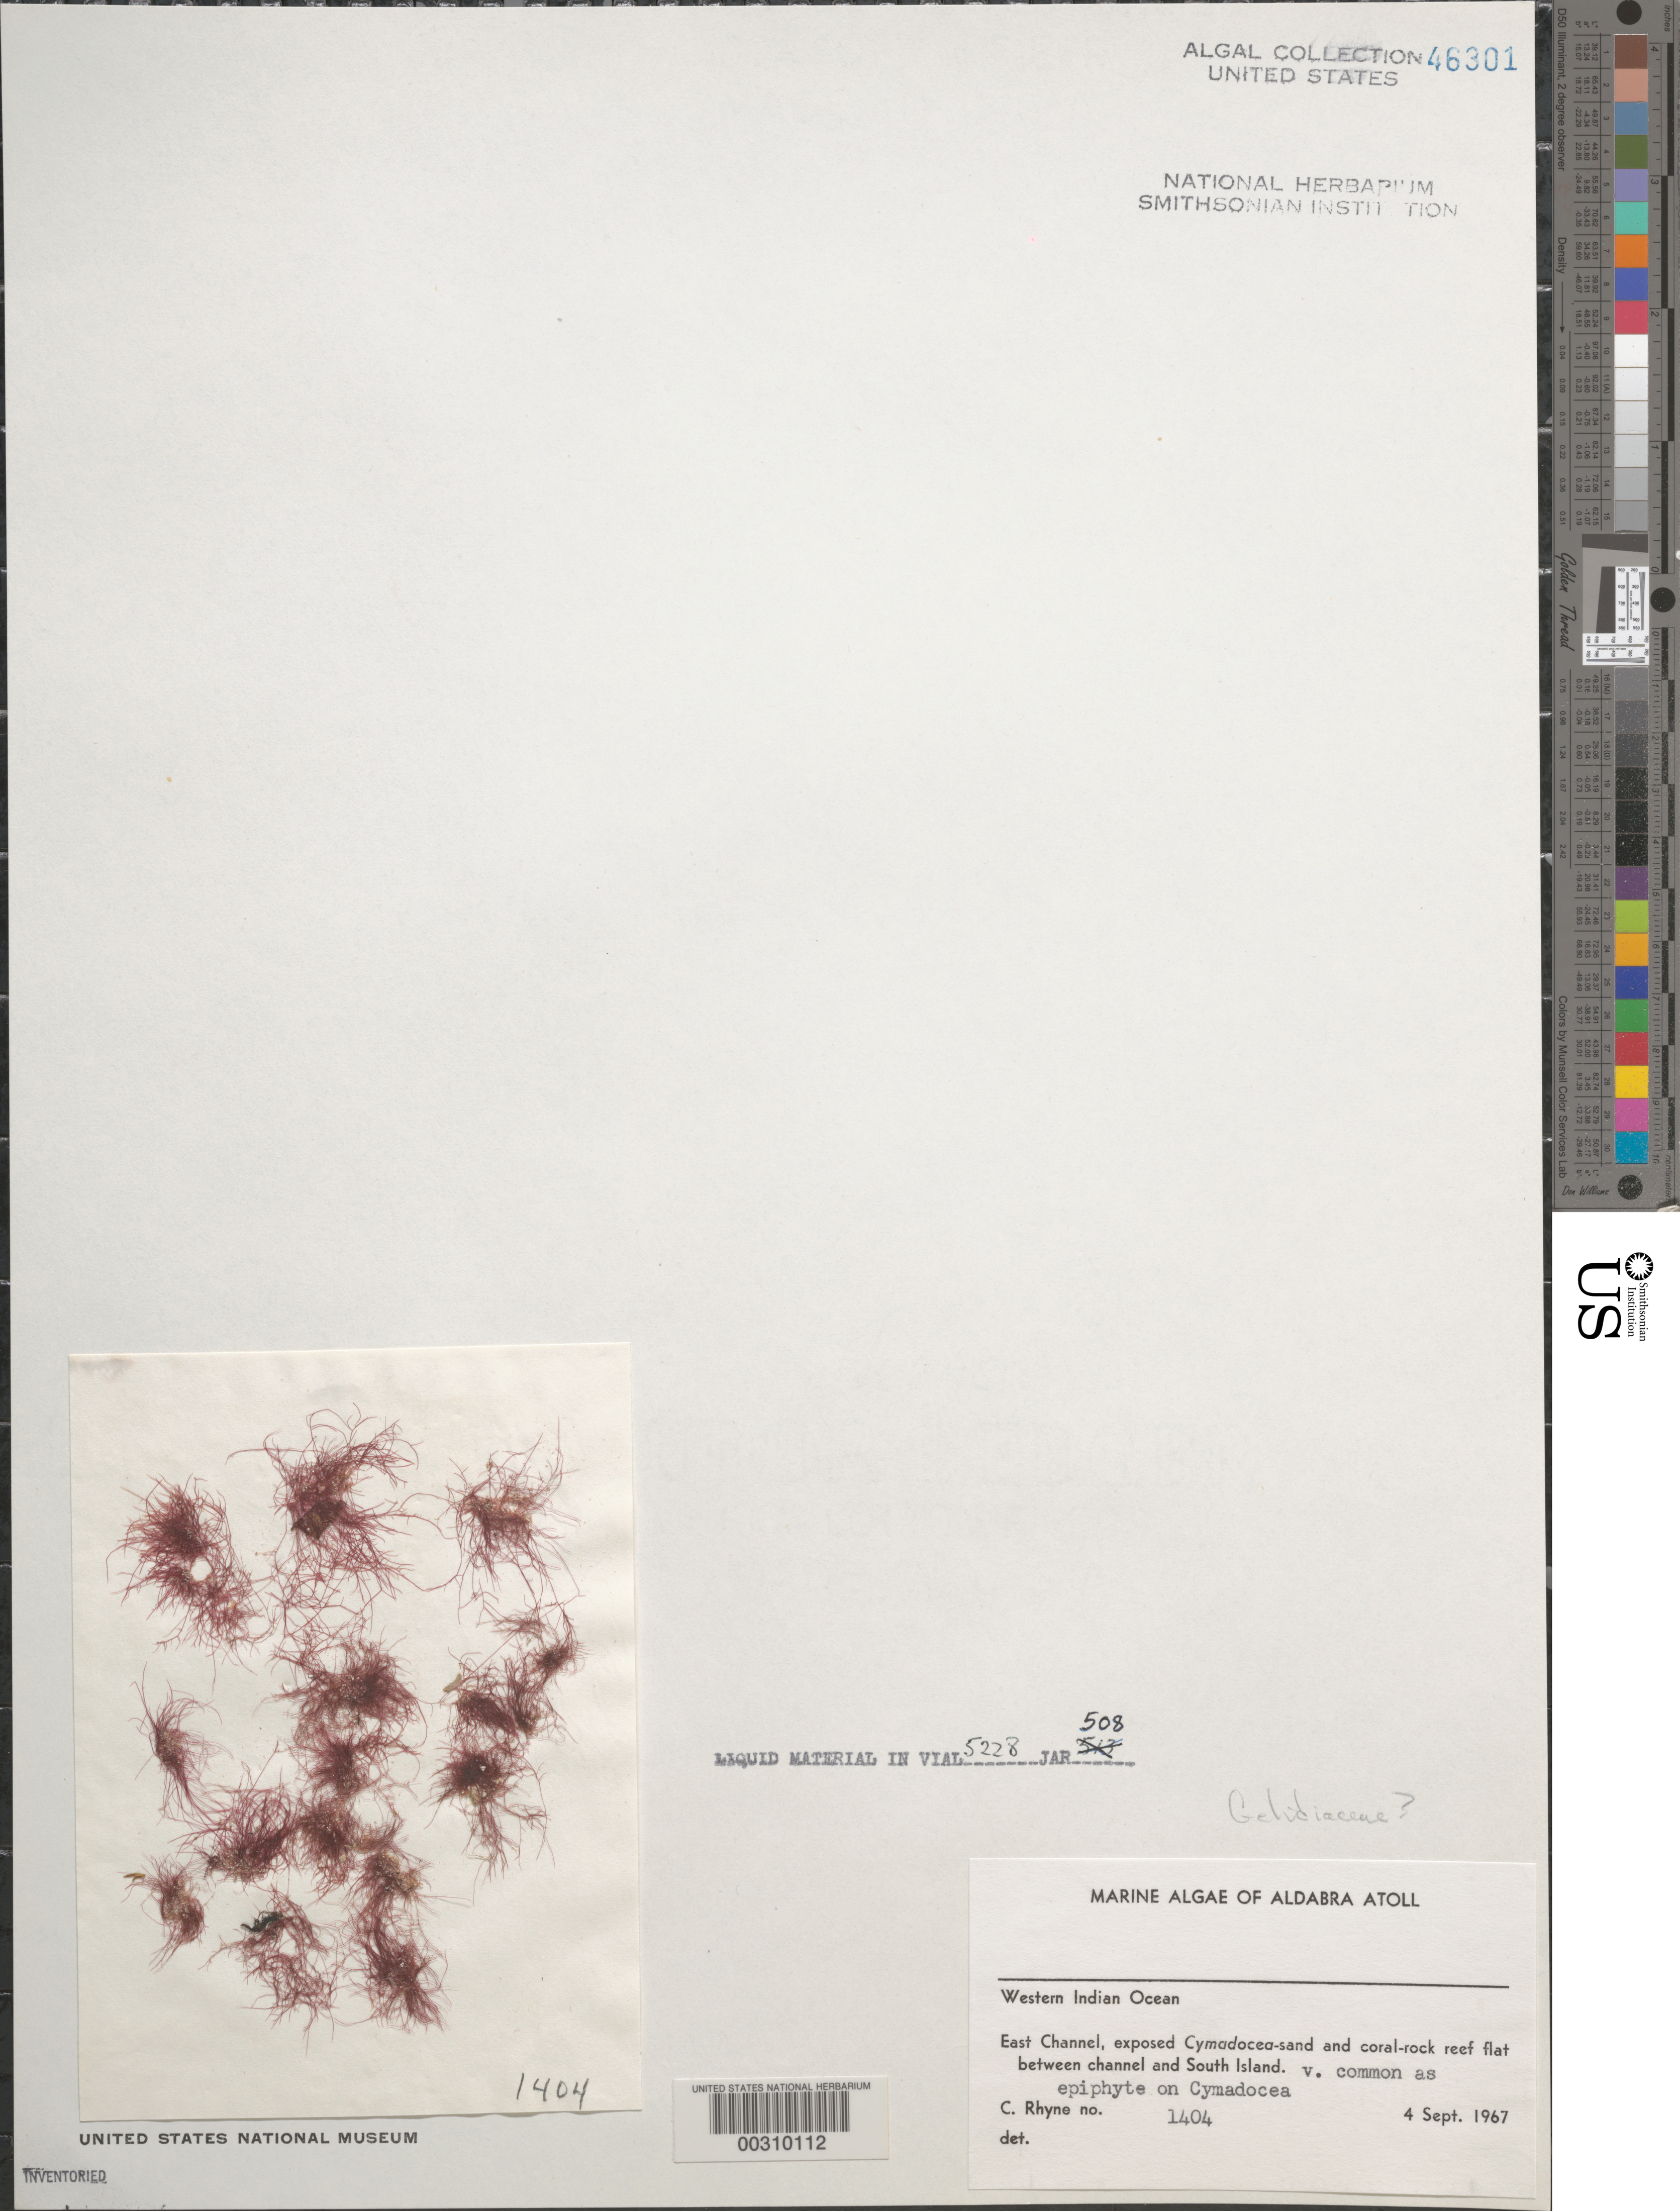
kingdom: Plantae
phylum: Rhodophyta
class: Florideophyceae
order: Gelidiales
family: Gelidiaceae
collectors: C. Rhyne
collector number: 1404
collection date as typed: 04 Sep 1967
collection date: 1967-09-04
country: Seychelles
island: Aldabra Atoll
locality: Between East Channel and South Island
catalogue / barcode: US 46301